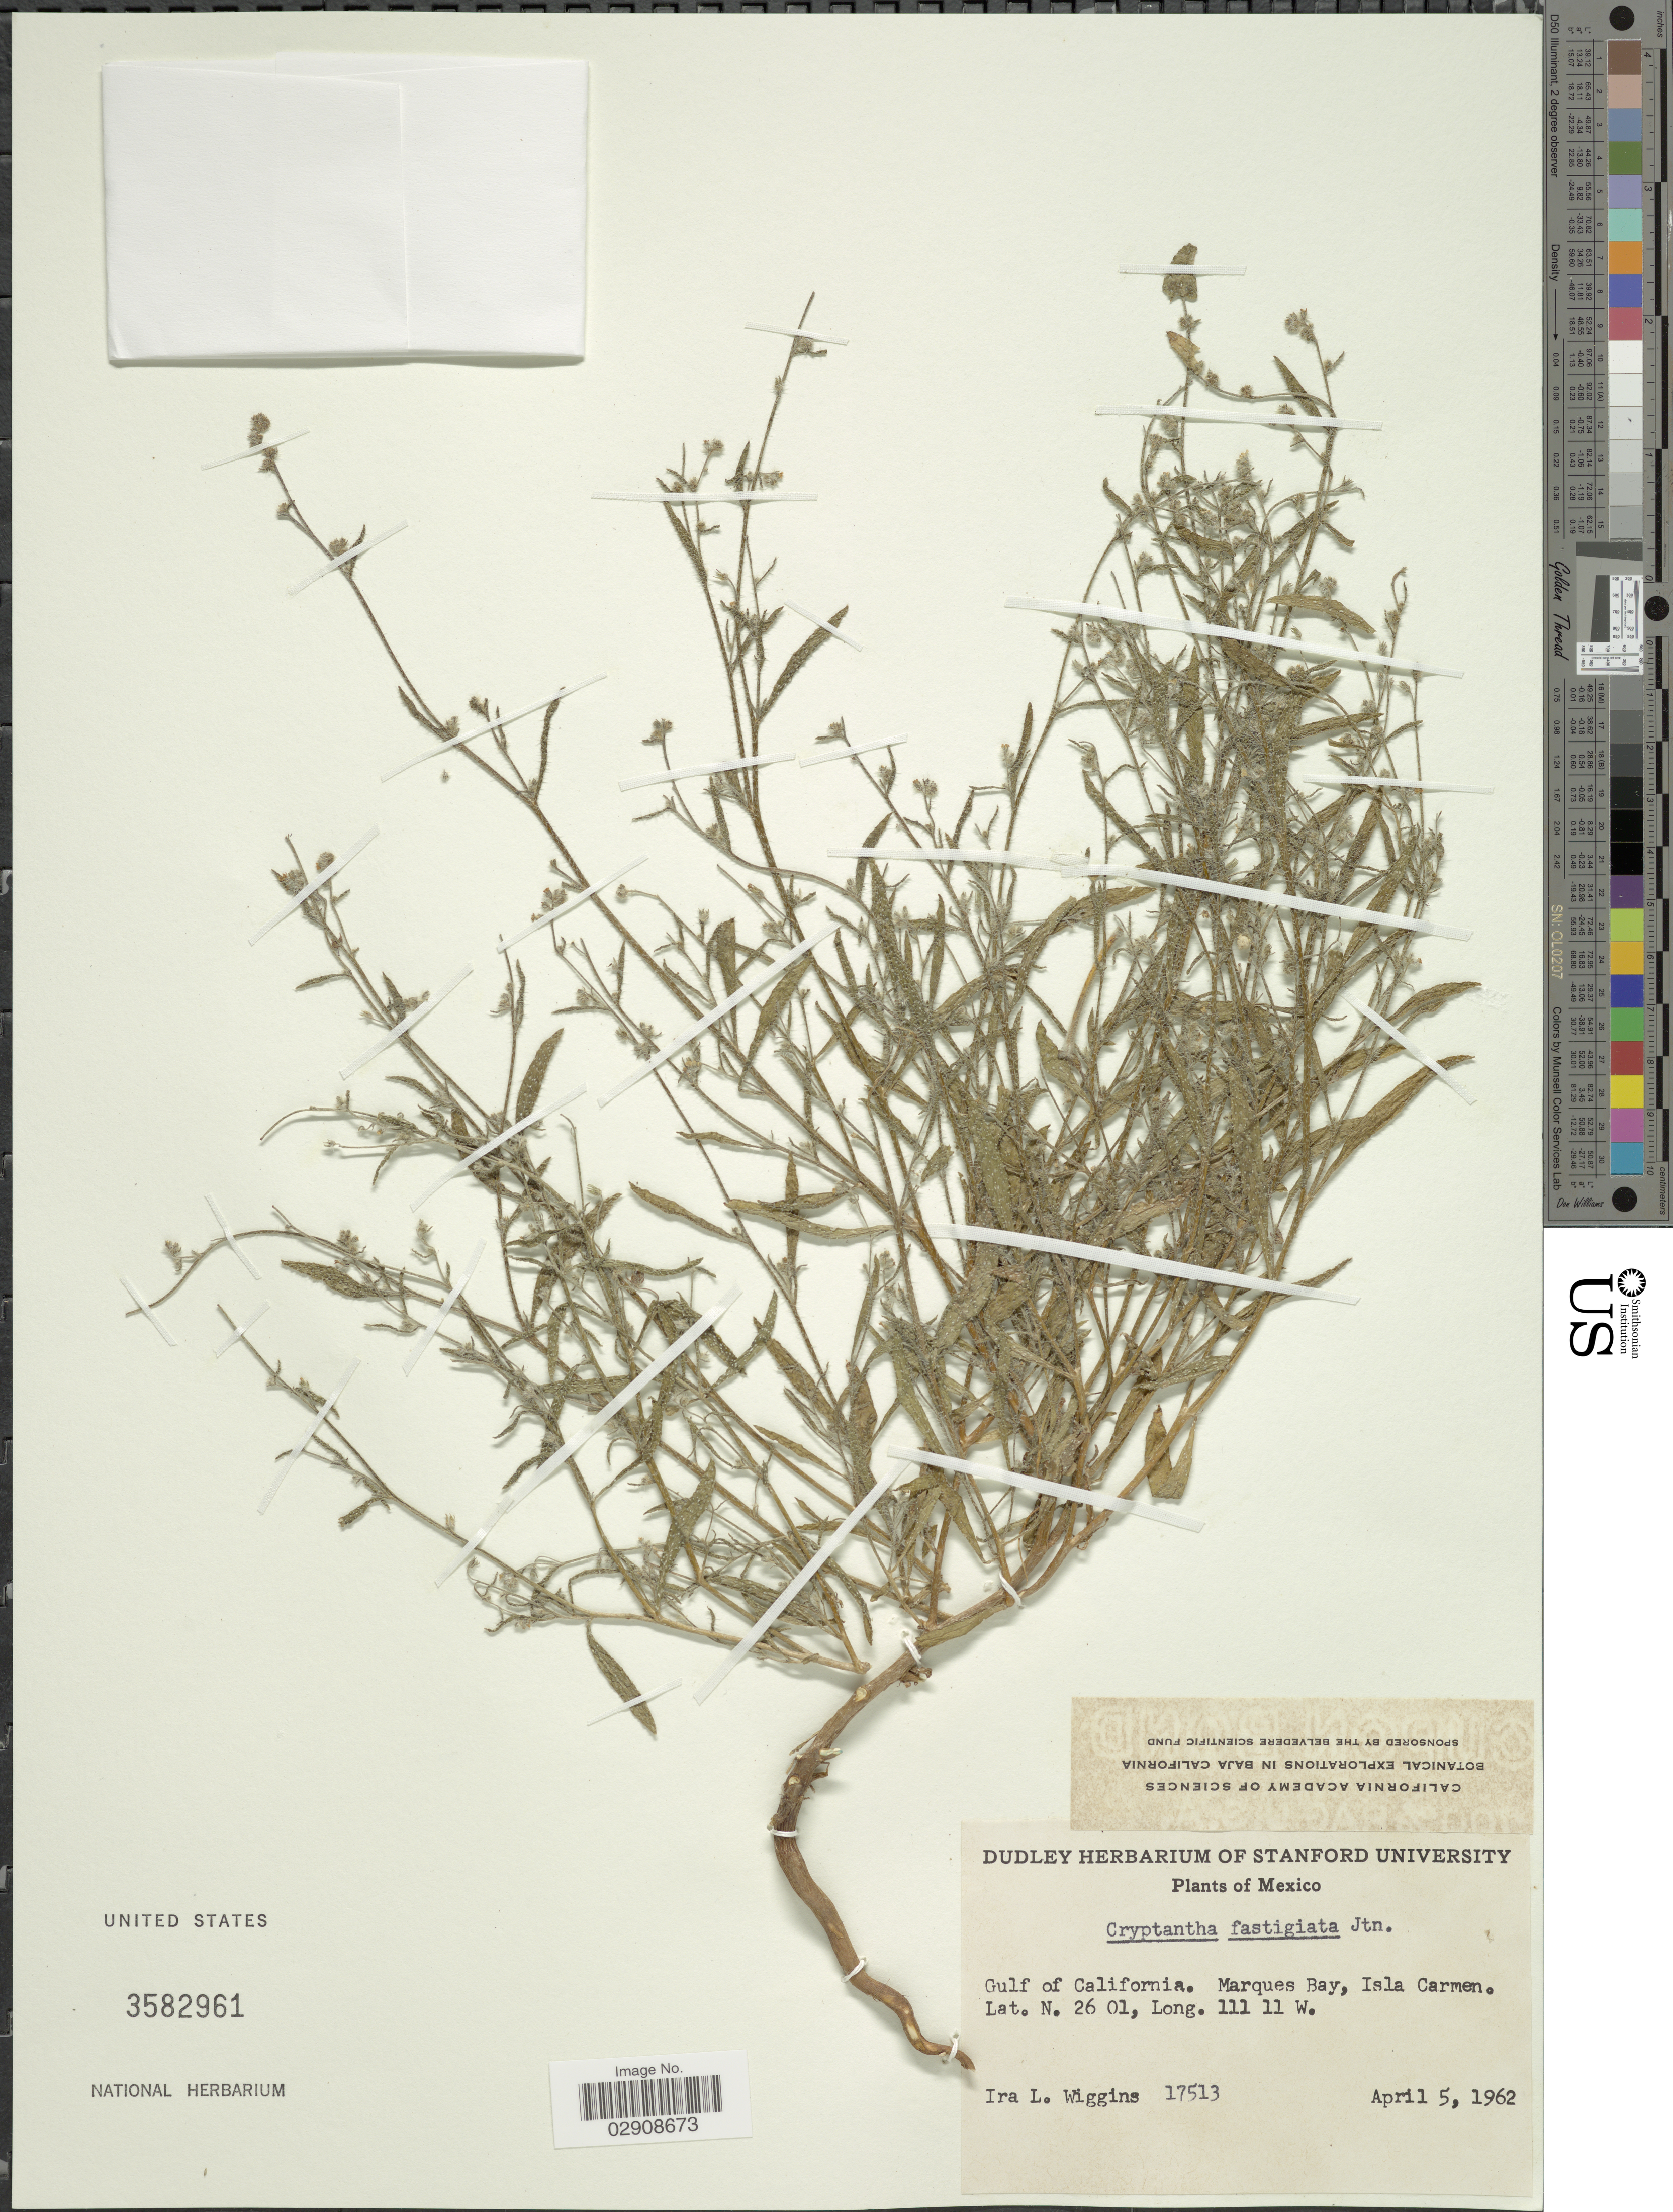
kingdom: Plantae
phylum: Tracheophyta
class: Magnoliopsida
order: Boraginales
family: Boraginaceae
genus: Cryptantha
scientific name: Cryptantha fastigiata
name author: I.M. Johnst.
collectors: I. L. Wiggins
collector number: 17513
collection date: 1962-04-05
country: Mexico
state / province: Baja California Sur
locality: Gulf of California. Marques Bay, Isla Carmen.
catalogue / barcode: US 3582961